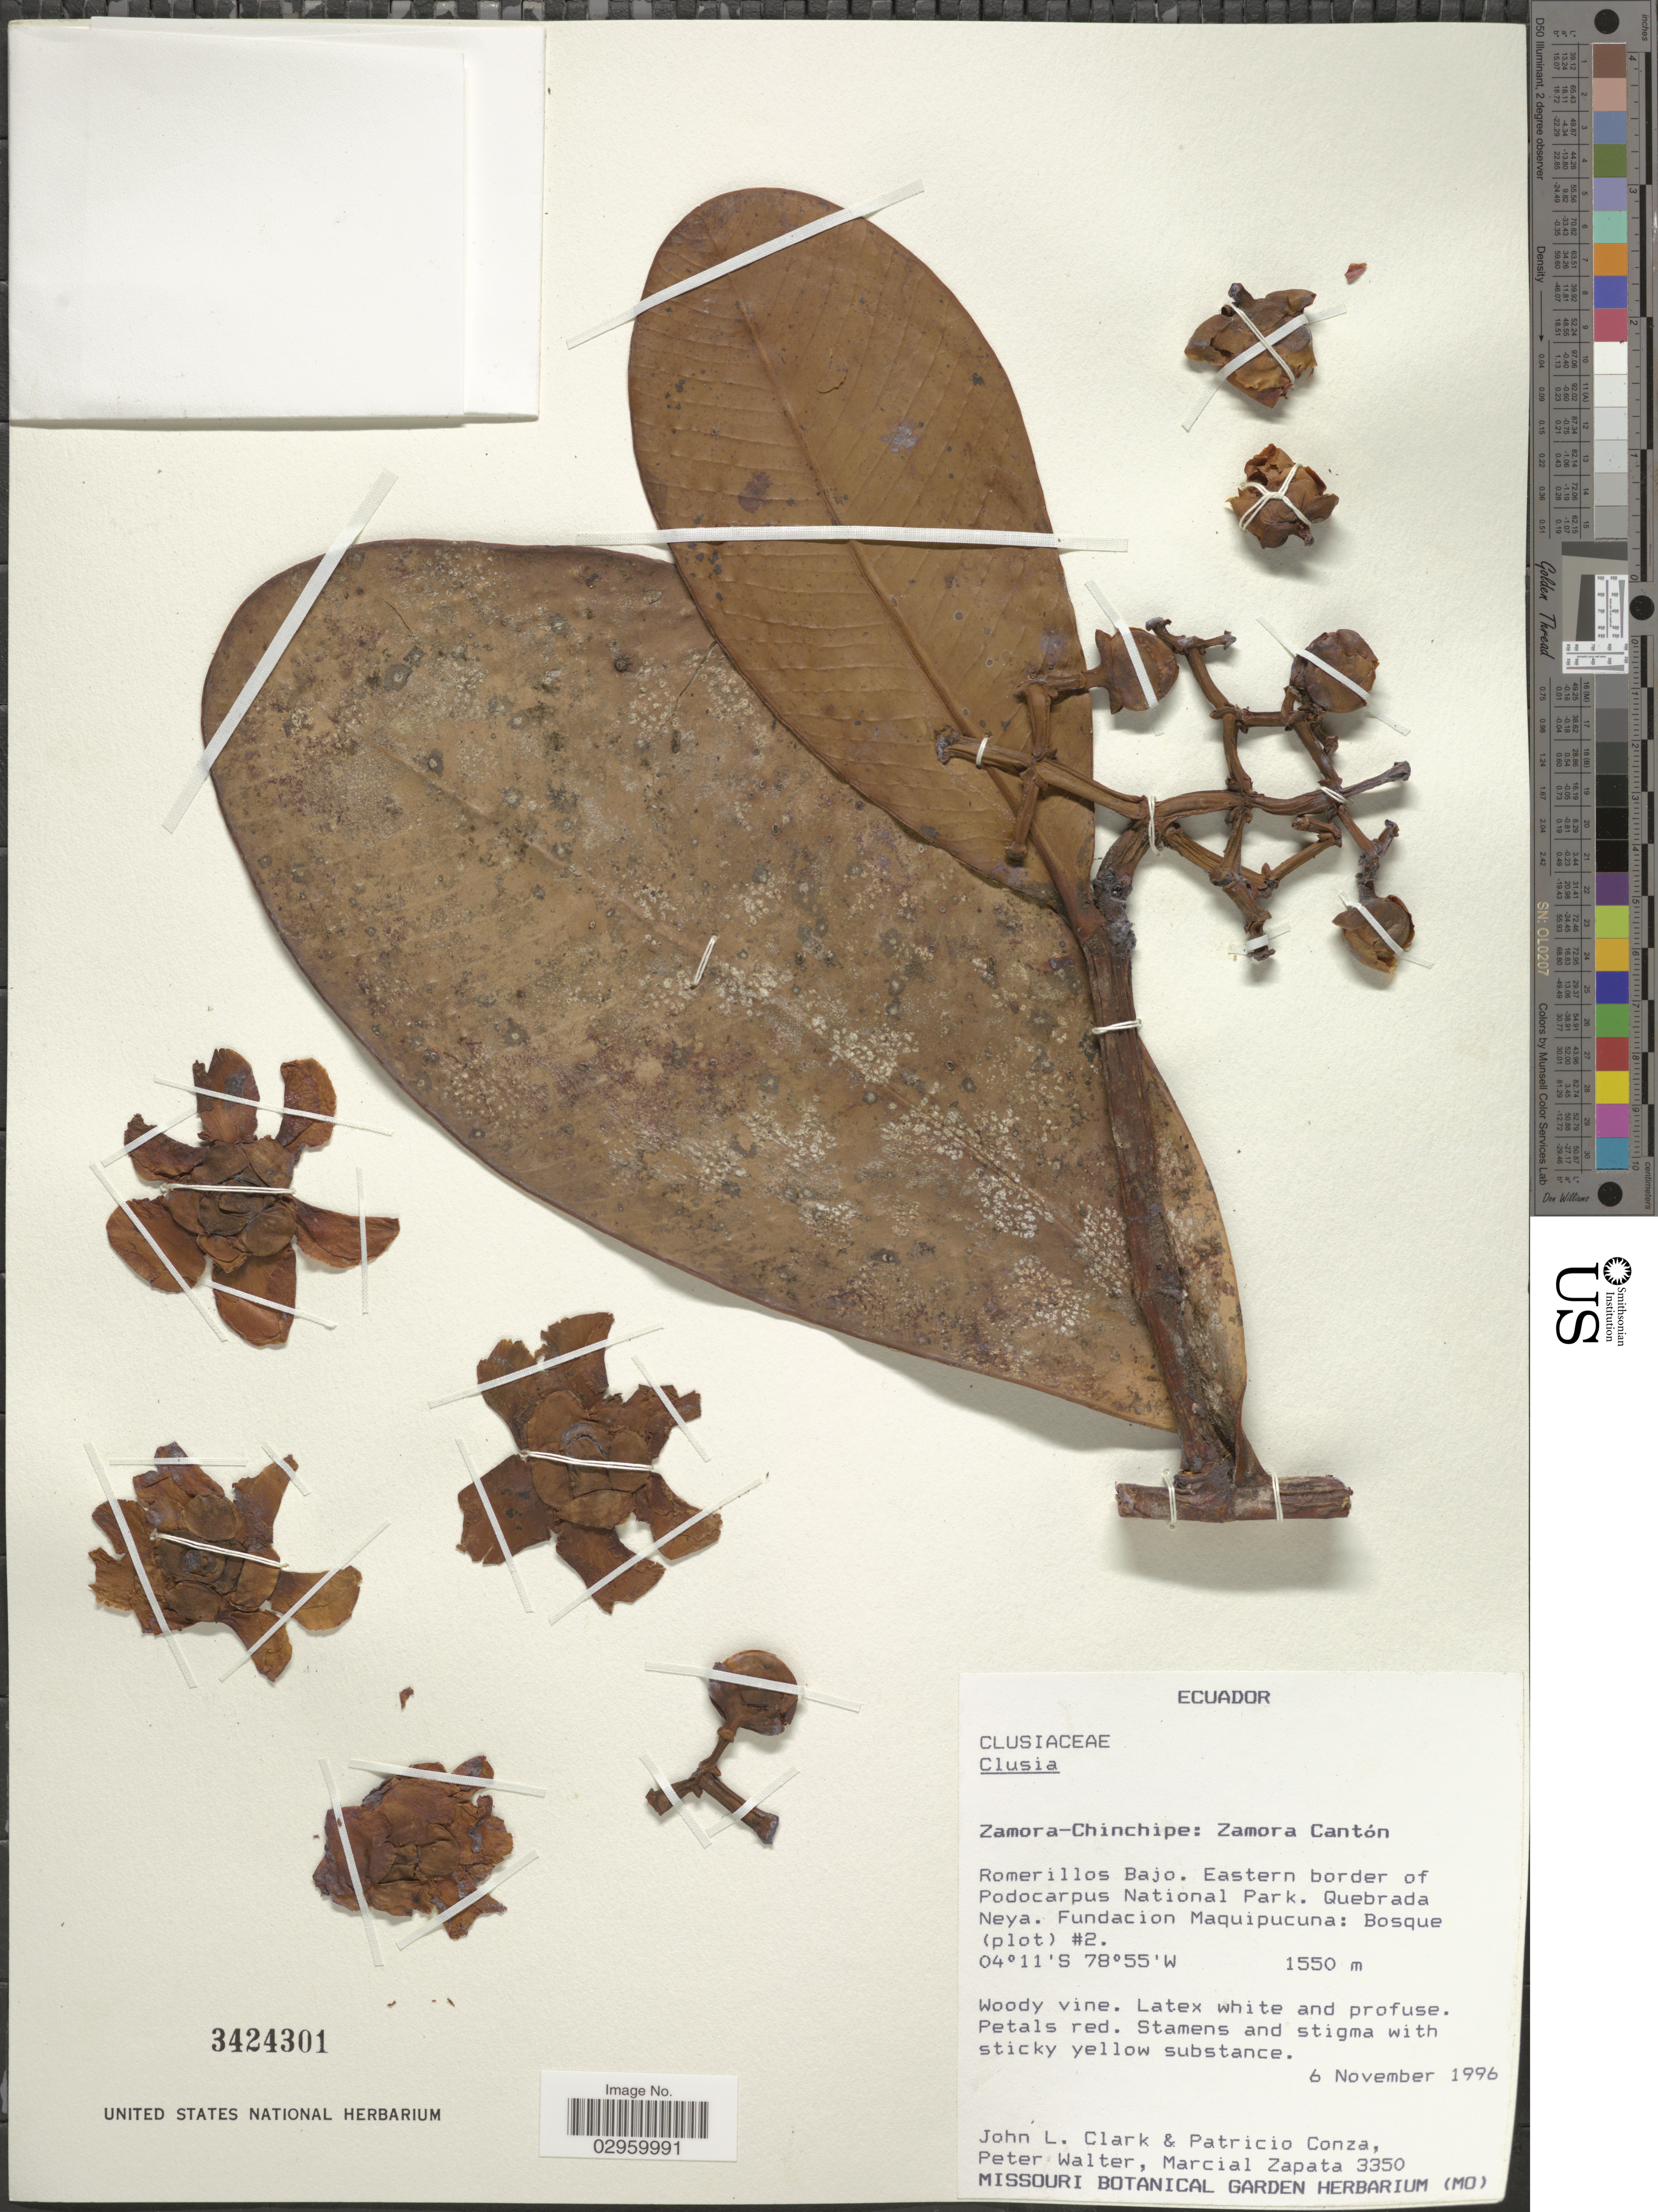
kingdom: Plantae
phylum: Tracheophyta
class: Magnoliopsida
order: Malpighiales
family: Clusiaceae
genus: Clusia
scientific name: Clusia sp.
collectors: J. L. Clark, P. Conza, P. Walter & M. Zapata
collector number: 3350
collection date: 1996-11-06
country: Ecuador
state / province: Zamora-Chinchipe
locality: Zamora Cantón, Romerillos Bajo, Eastern border of Podocarpus National Park, Quebrada Neya, Fundacion Maquipucuna: Bosque (plot) #2.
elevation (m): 1550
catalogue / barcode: US 3424301